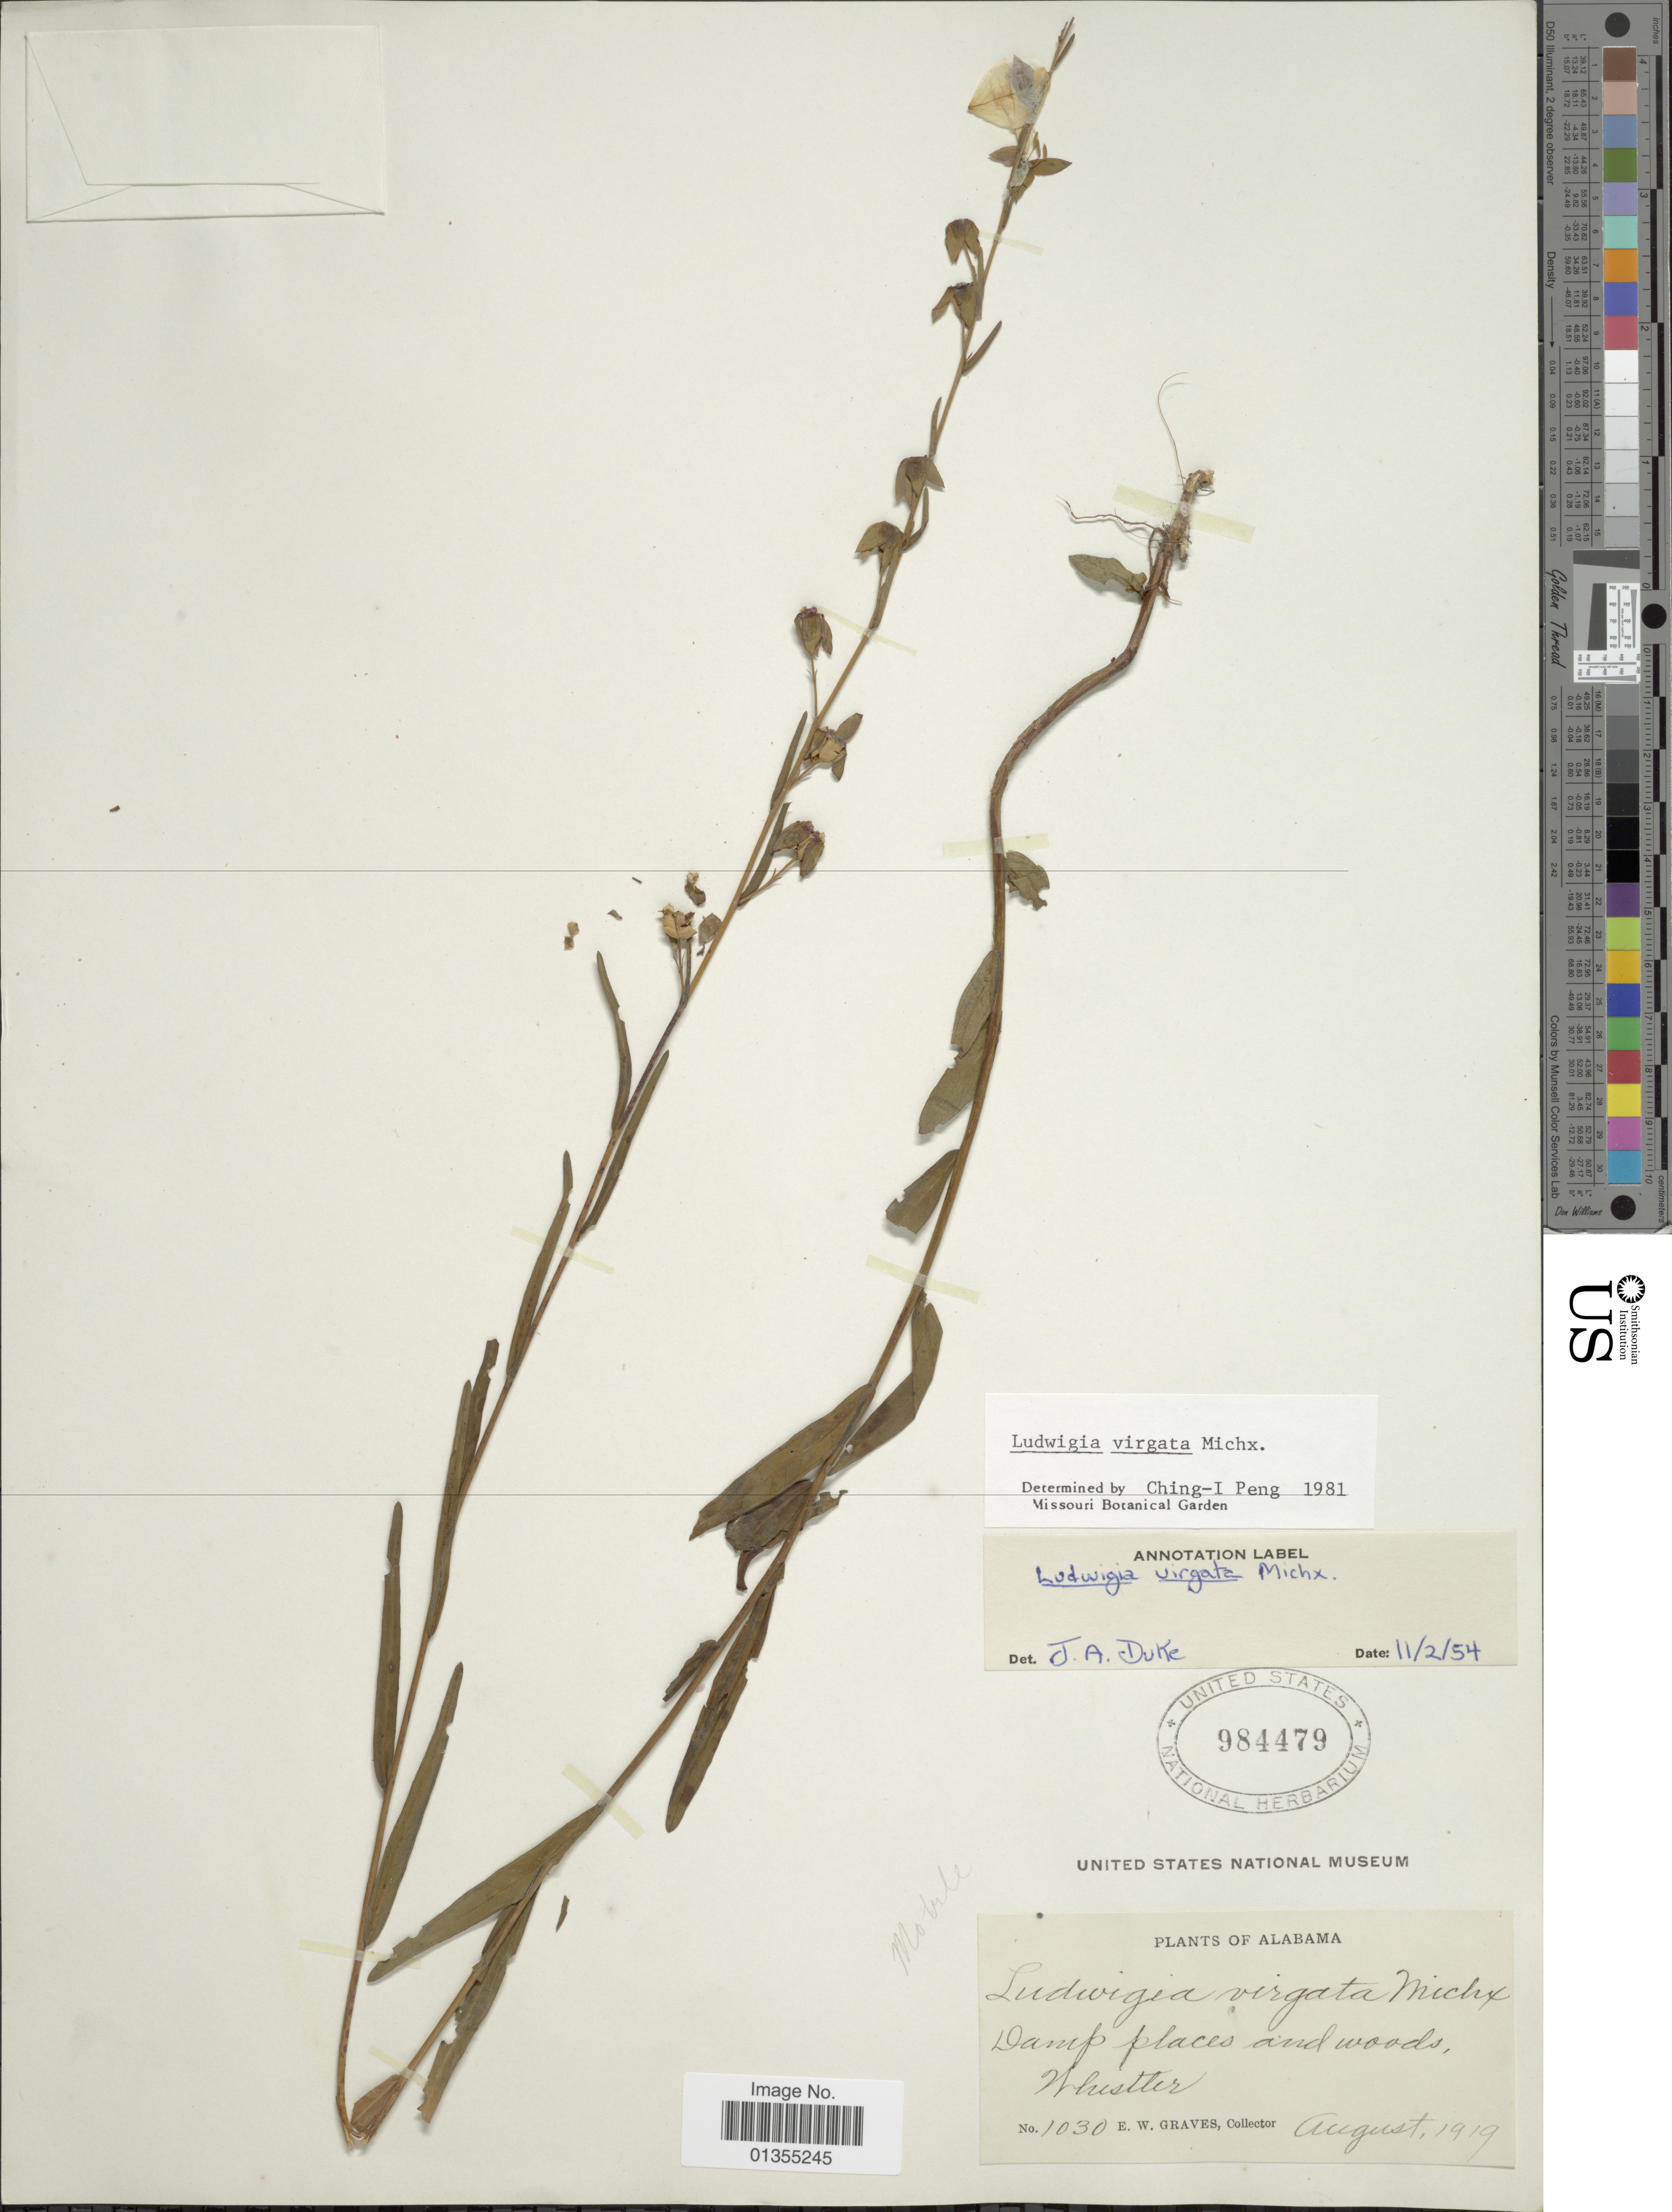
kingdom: Plantae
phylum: Tracheophyta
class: Magnoliopsida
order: Myrtales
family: Onagraceae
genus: Ludwigia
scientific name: Ludwigia virgata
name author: Michx.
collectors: E. Graves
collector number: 1030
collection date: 1919-08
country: United States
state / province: Alabama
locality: Damp places and woods, Whistler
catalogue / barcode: US 984479